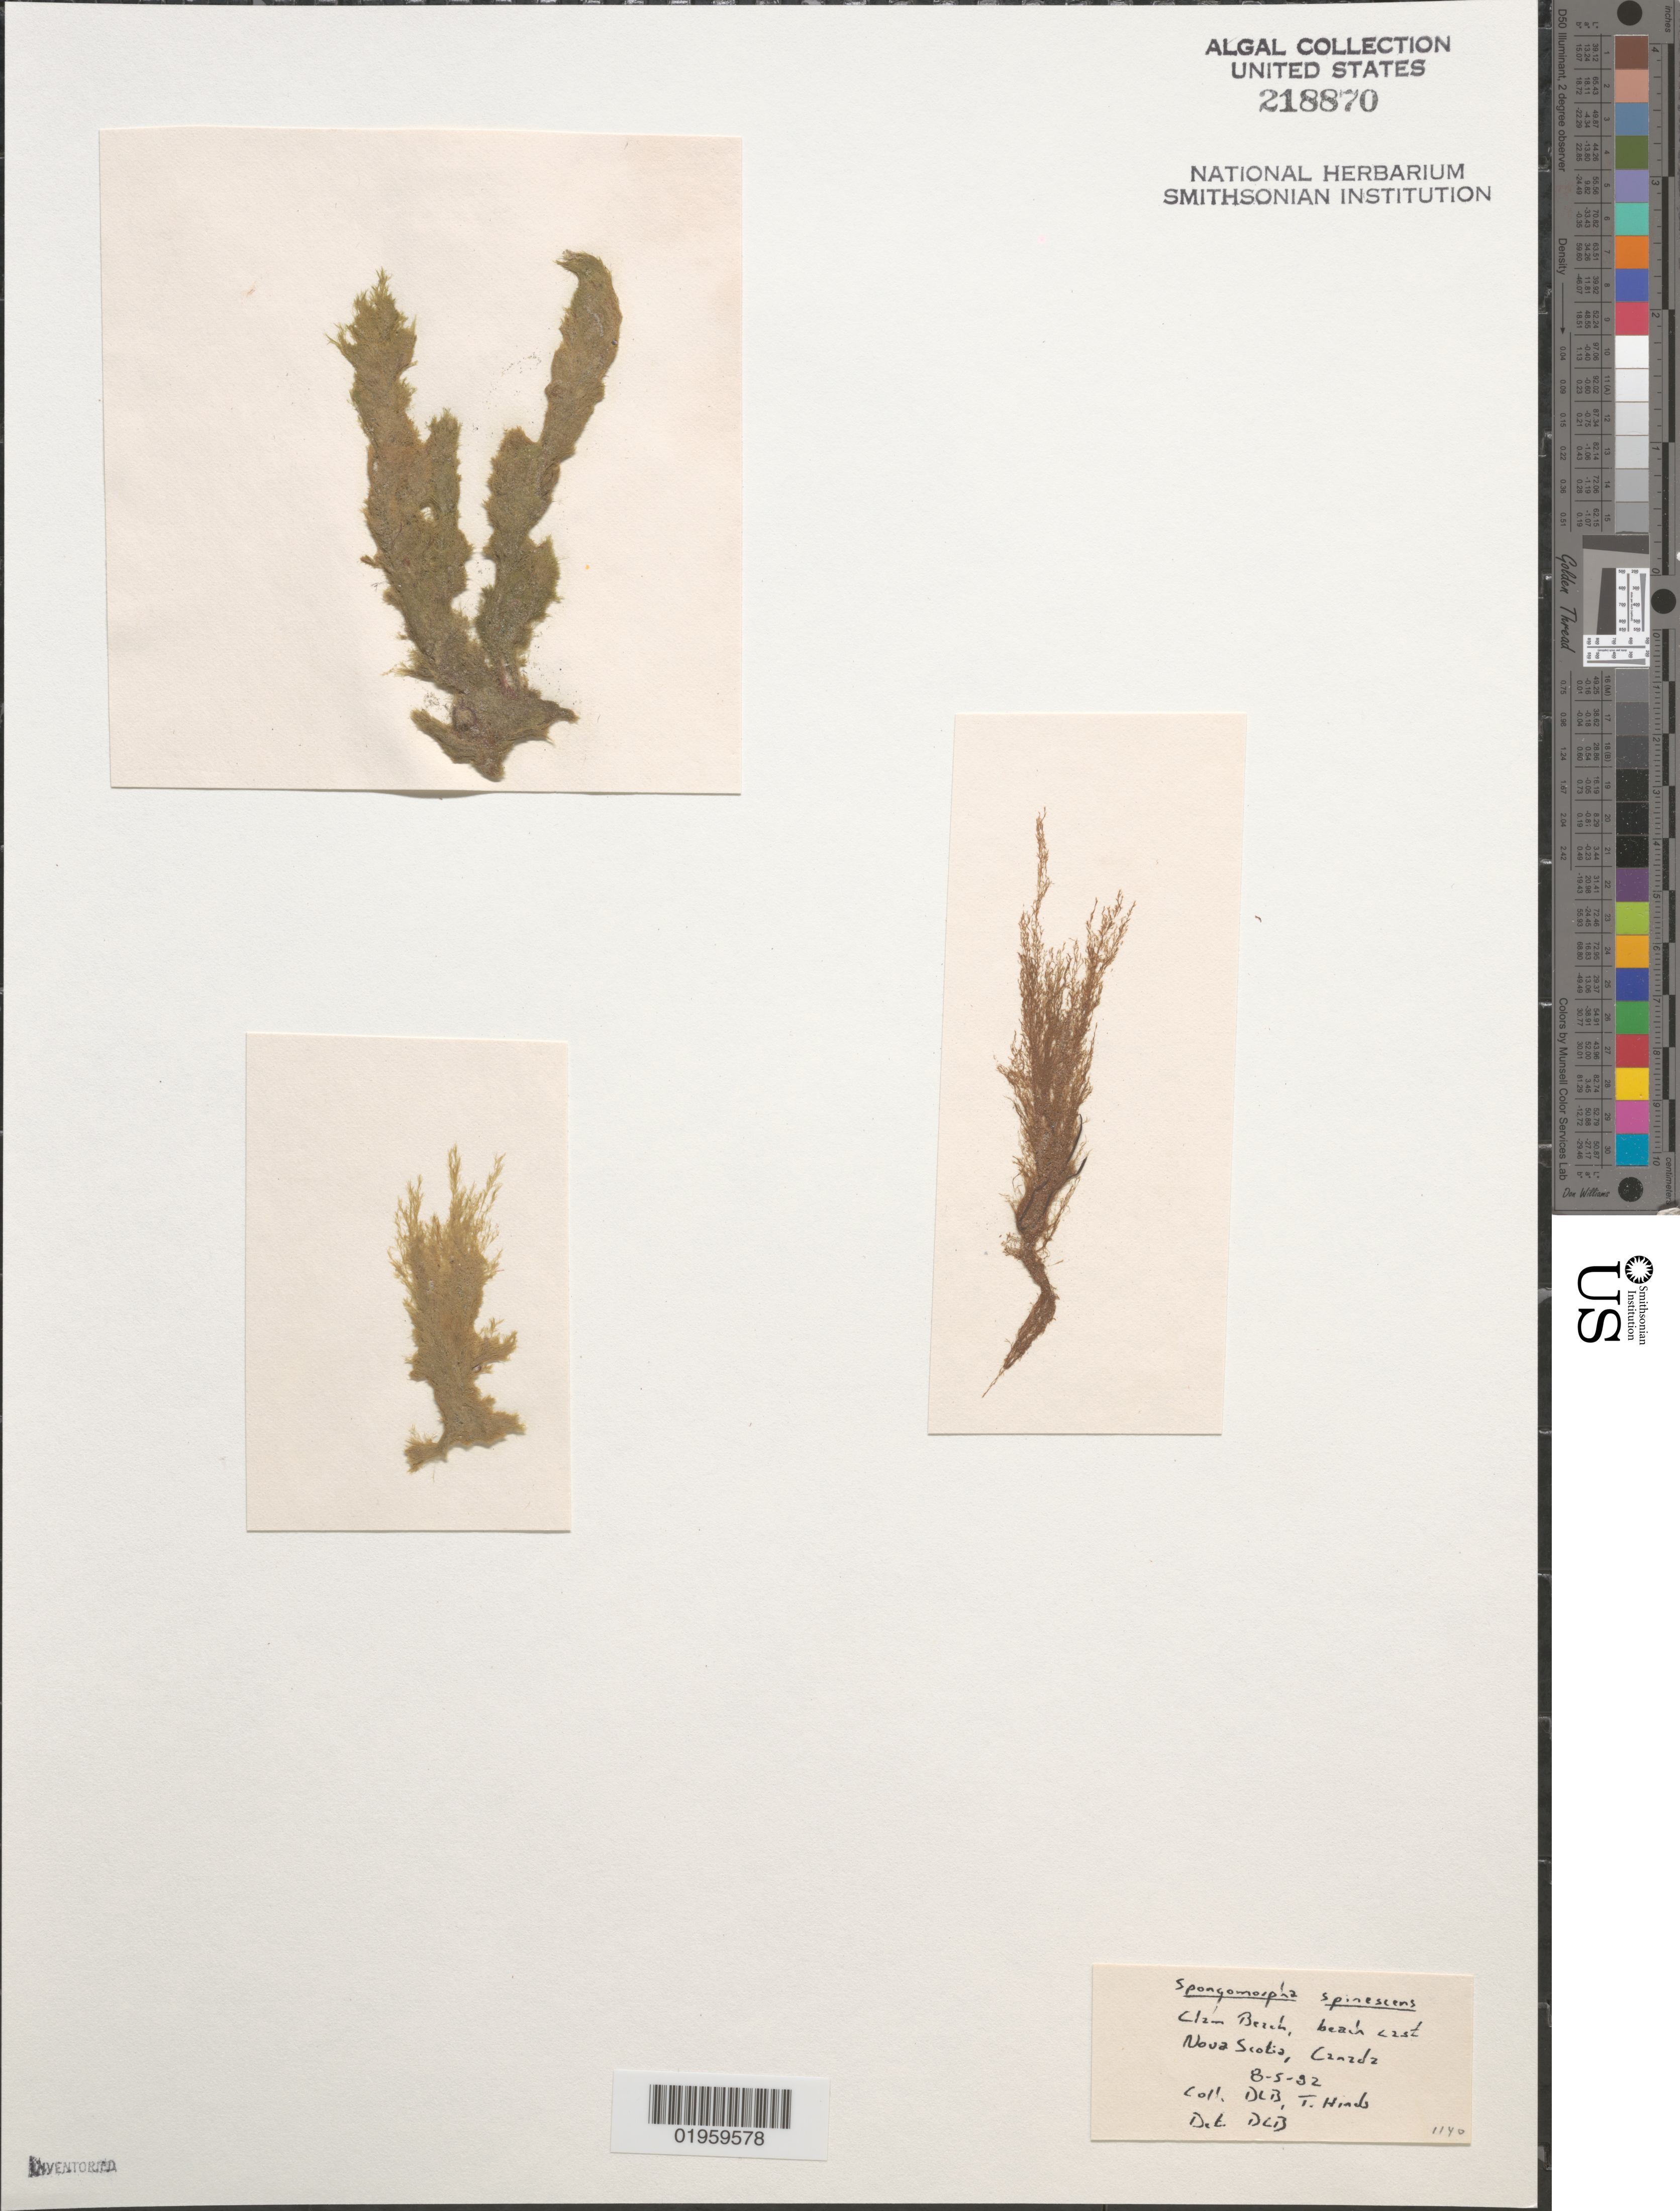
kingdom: Plantae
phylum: Chlorophyta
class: Ulvophyceae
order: Ulotrichales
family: Ulotrichaceae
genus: Acrosiphonia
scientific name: Acrosiphonia spinescens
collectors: D.L. Ballantine & T. Hinds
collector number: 1140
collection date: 1982-08-05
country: Canada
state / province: Nova Scotia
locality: Clam Beach. Beach cast.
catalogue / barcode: US 218870